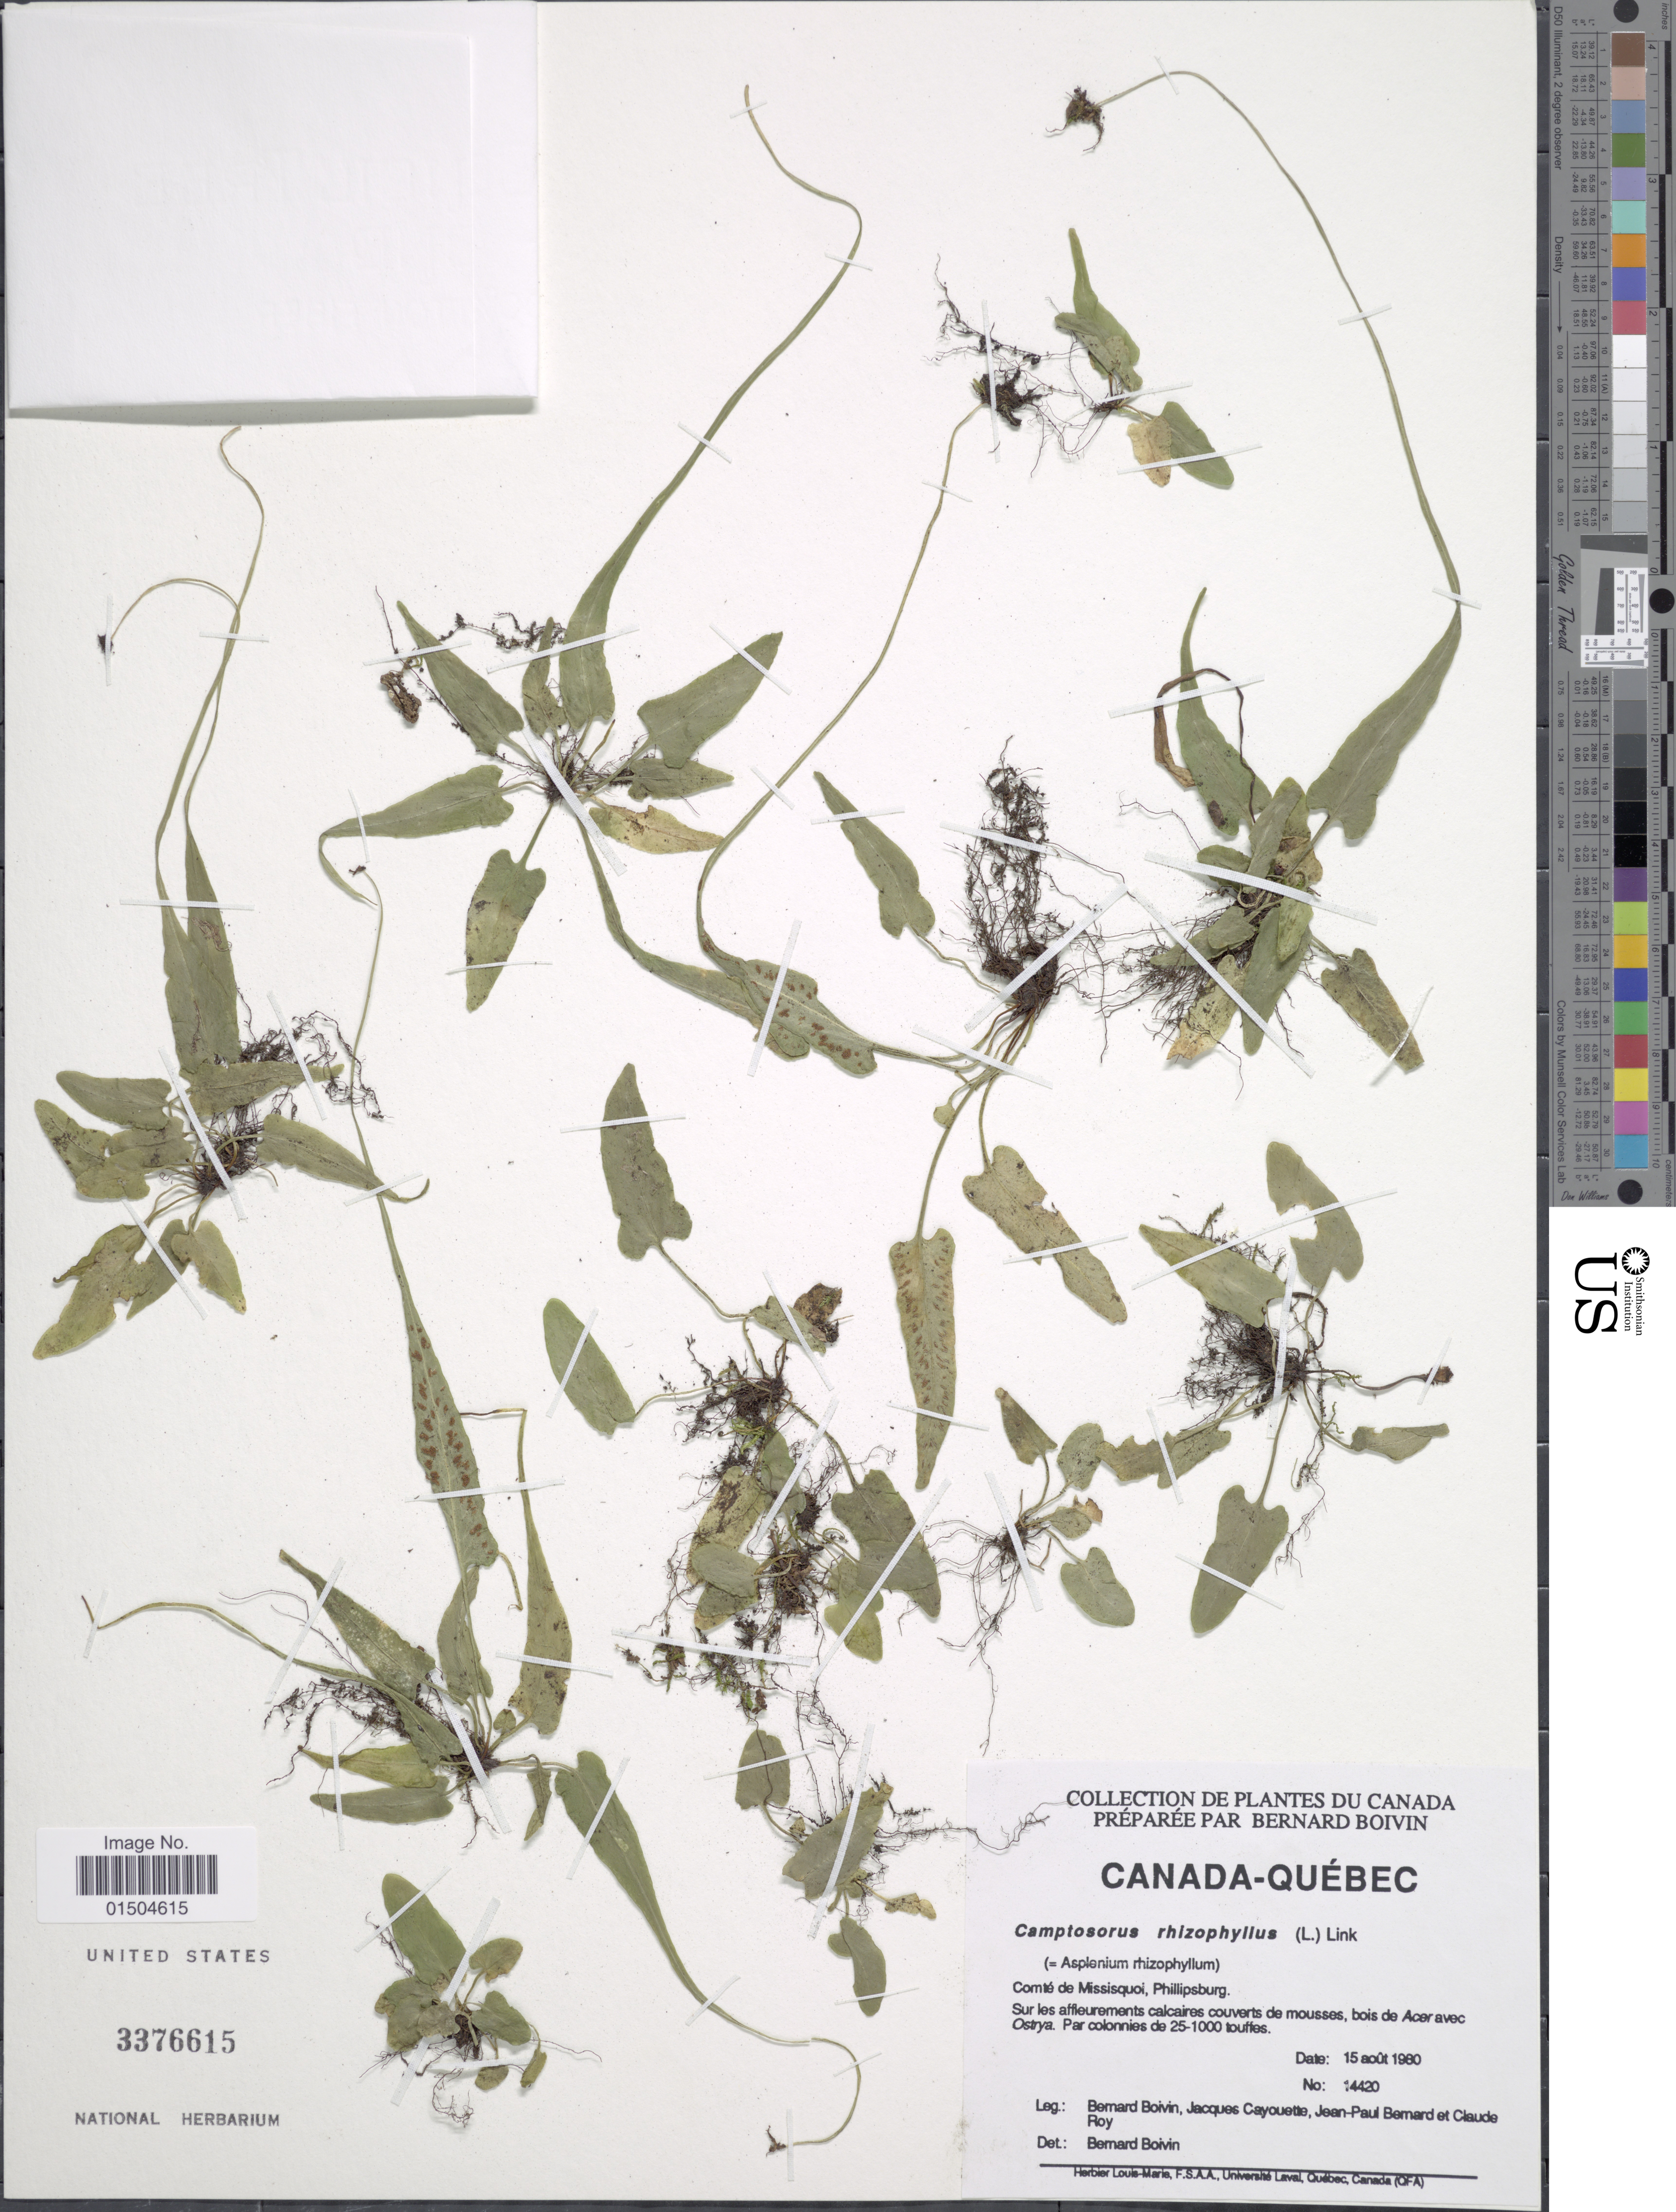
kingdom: Plantae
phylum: Tracheophyta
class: Polypodiopsida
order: Polypodiales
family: Aspleniaceae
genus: Asplenium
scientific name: Asplenium rhizophyllum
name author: L.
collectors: J. R. B. Boivin, J. Cayouette, J.-P. Bernard & C. Roy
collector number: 14420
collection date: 1980-08-15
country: Canada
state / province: Quebec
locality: Comté de Missisquoi, Phillipsburg. Sur les affleurements calcaires couverts de mousses, bois de Acer avec Ostrya.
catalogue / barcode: US 3376615